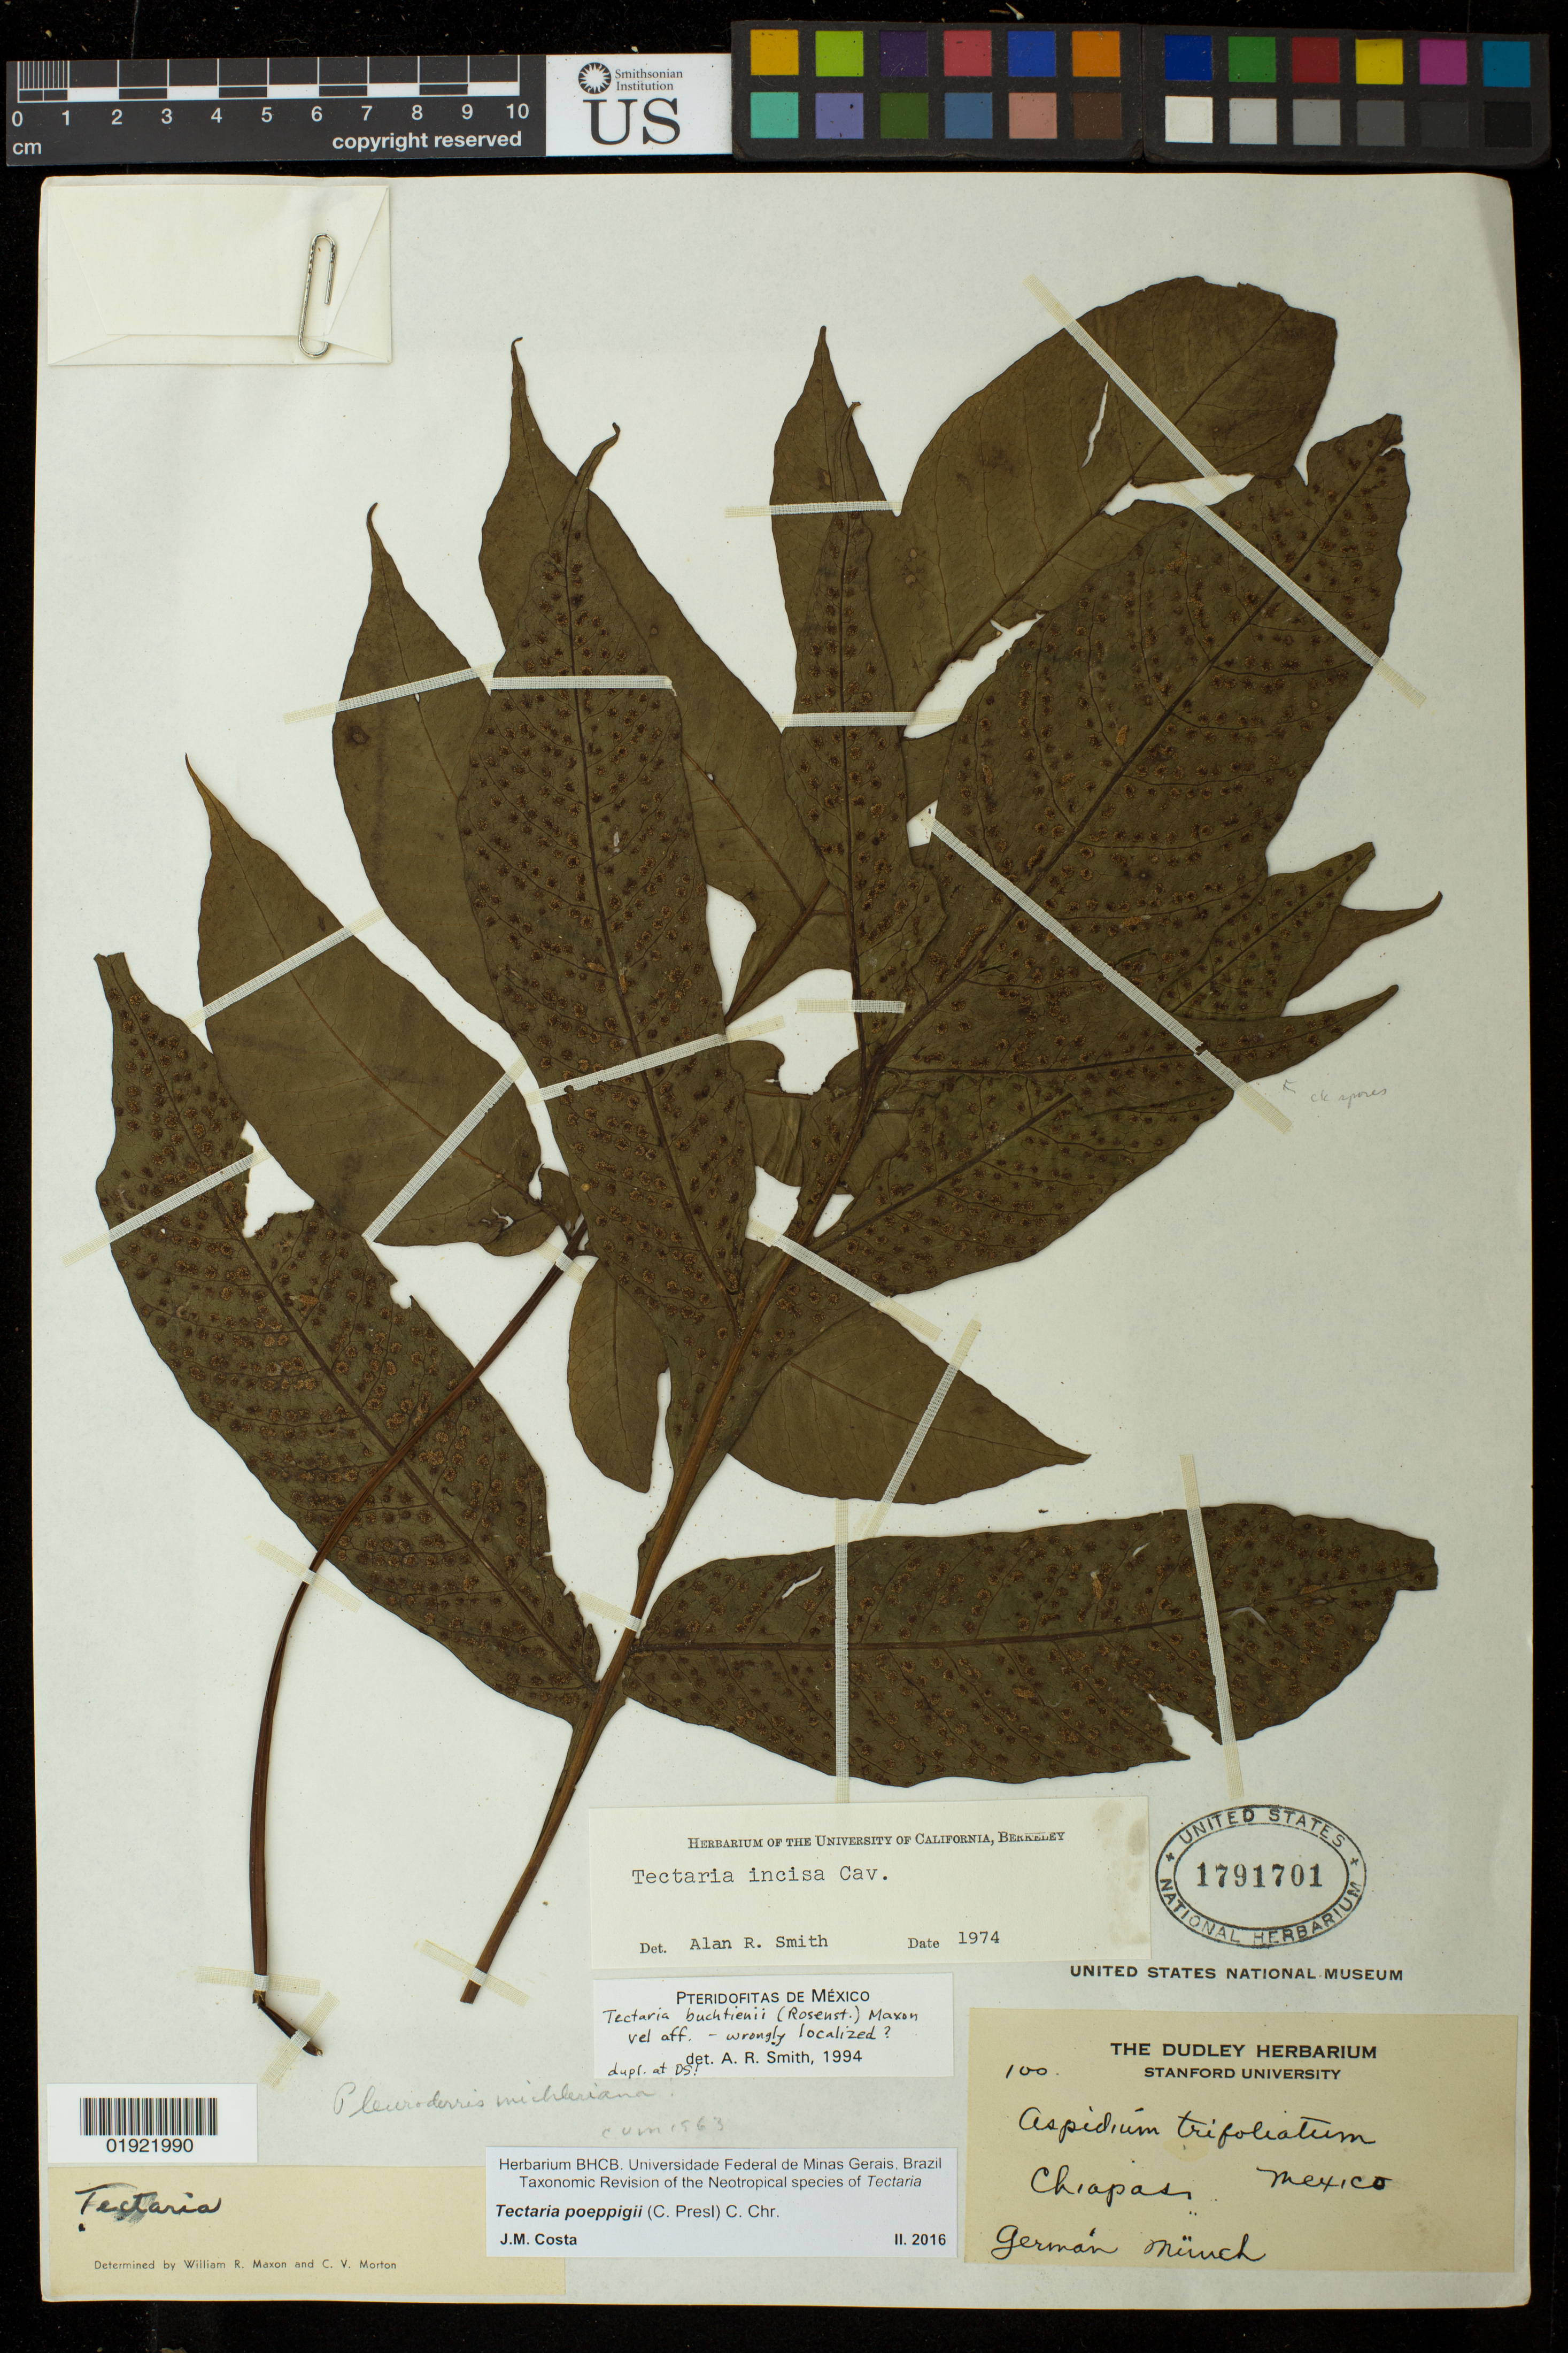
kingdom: Plantae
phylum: Tracheophyta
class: Polypodiopsida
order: Polypodiales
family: Tectariaceae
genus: Tectaria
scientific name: Tectaria poeppigii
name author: (Pr.) C. Chr.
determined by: Costa, J. M.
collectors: G. Munch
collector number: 100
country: Mexico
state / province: Chiapas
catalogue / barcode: US 1791701